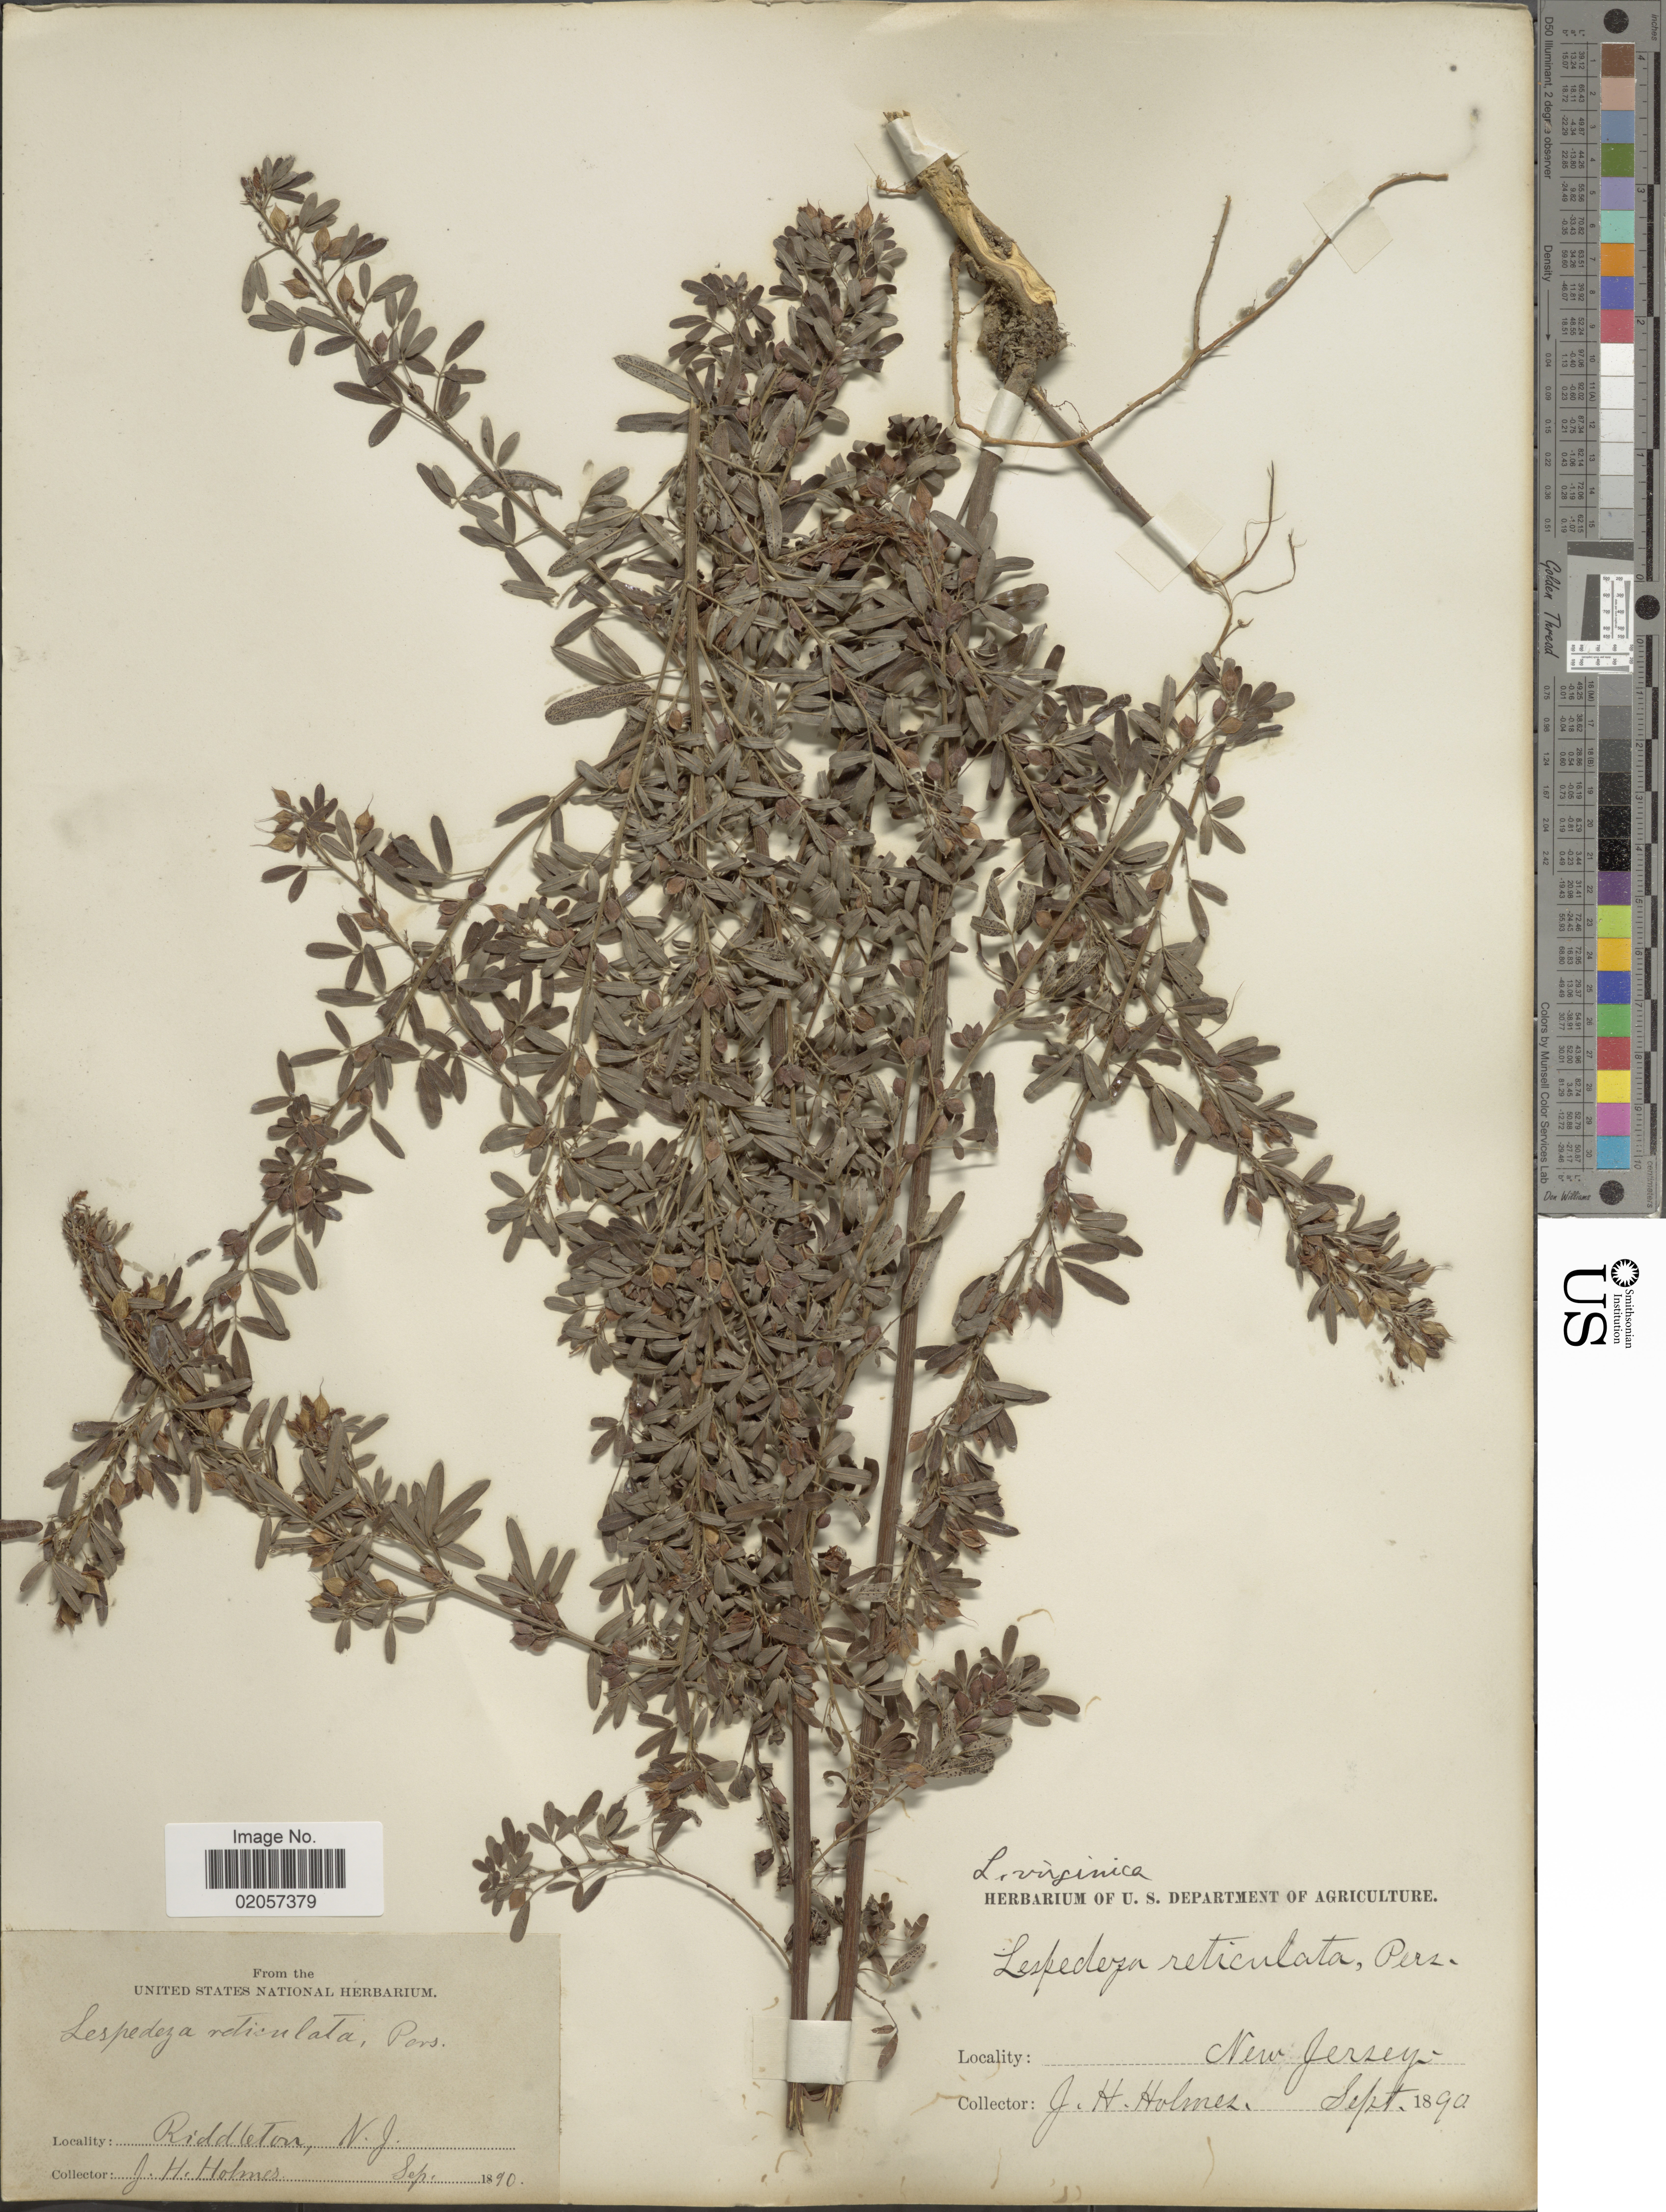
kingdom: Plantae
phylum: Tracheophyta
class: Magnoliopsida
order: Fabales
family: Fabaceae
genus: Lespedeza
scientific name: Lespedeza virginica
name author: (L.) Britton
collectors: J. Holmes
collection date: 1890-09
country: United States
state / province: New Jersey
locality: New Jersey, Riddleton, N.J.